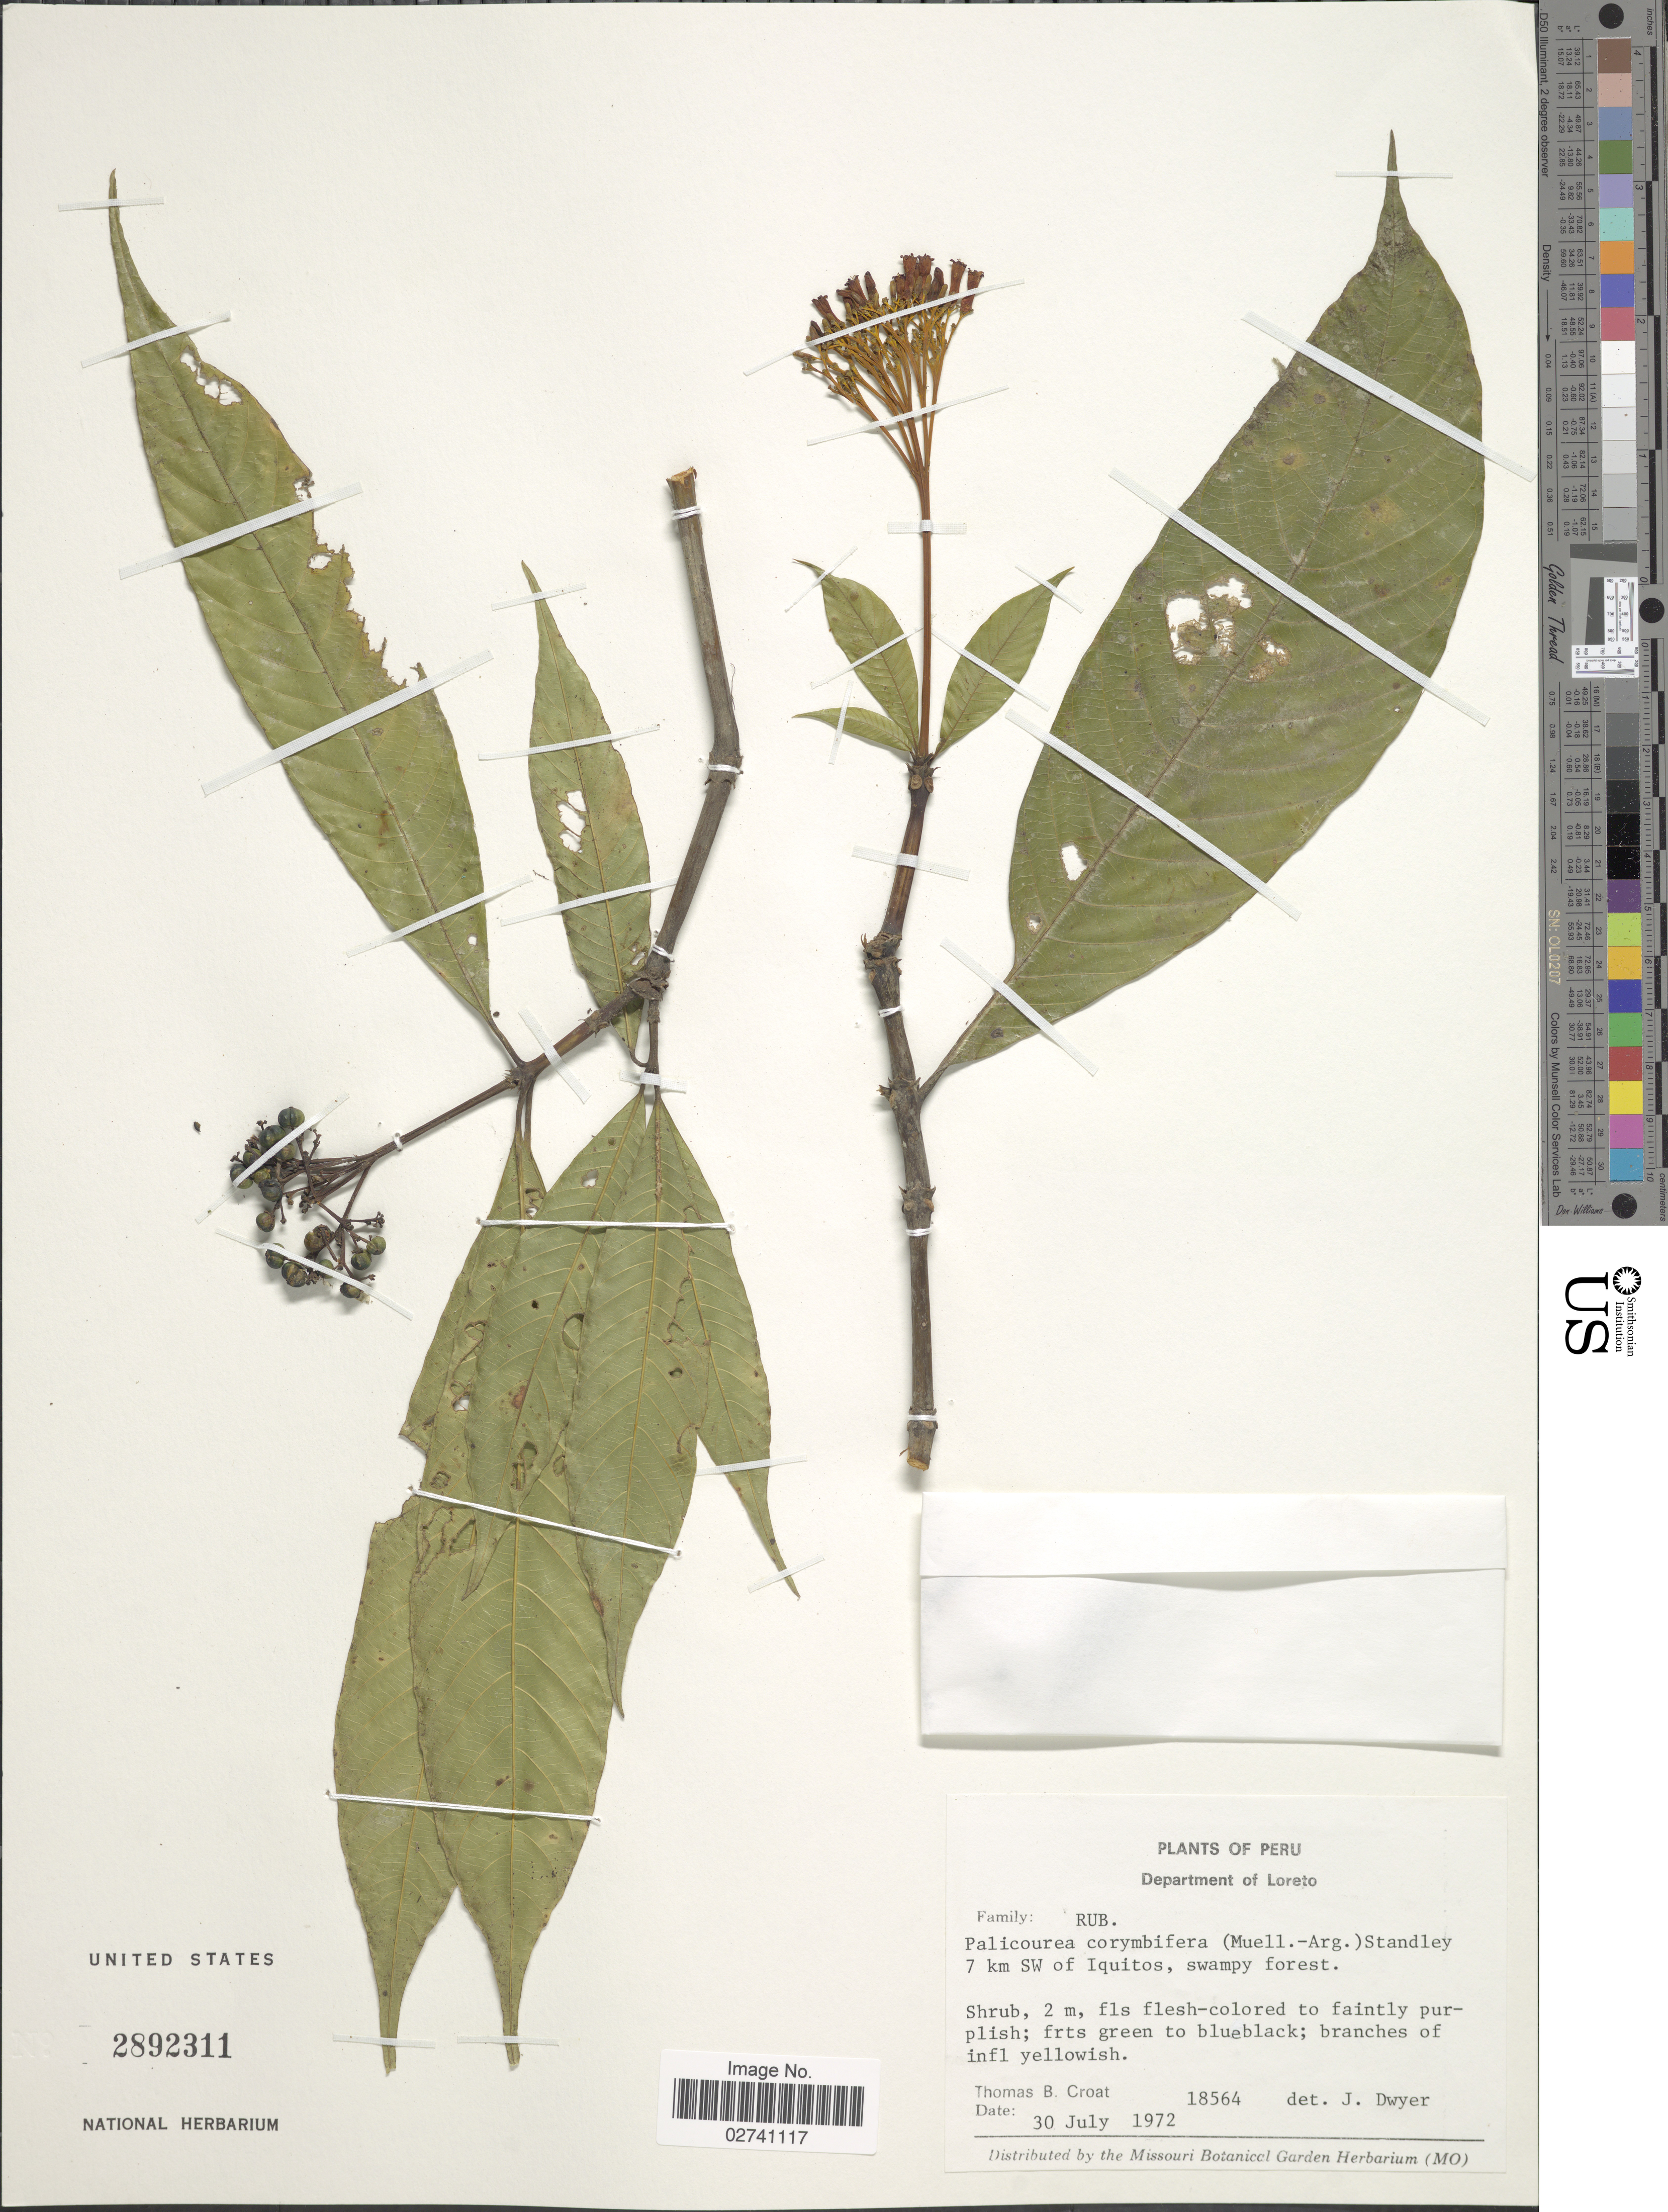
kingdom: Plantae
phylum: Tracheophyta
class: Magnoliopsida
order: Gentianales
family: Rubiaceae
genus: Palicourea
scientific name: Palicourea corymbifera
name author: (Müll. Arg.) Standl.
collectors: T. B. Croat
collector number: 18564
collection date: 1972-07-30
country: Peru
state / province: Loreto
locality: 7 km SW of Iquitos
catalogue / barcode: US 2892311